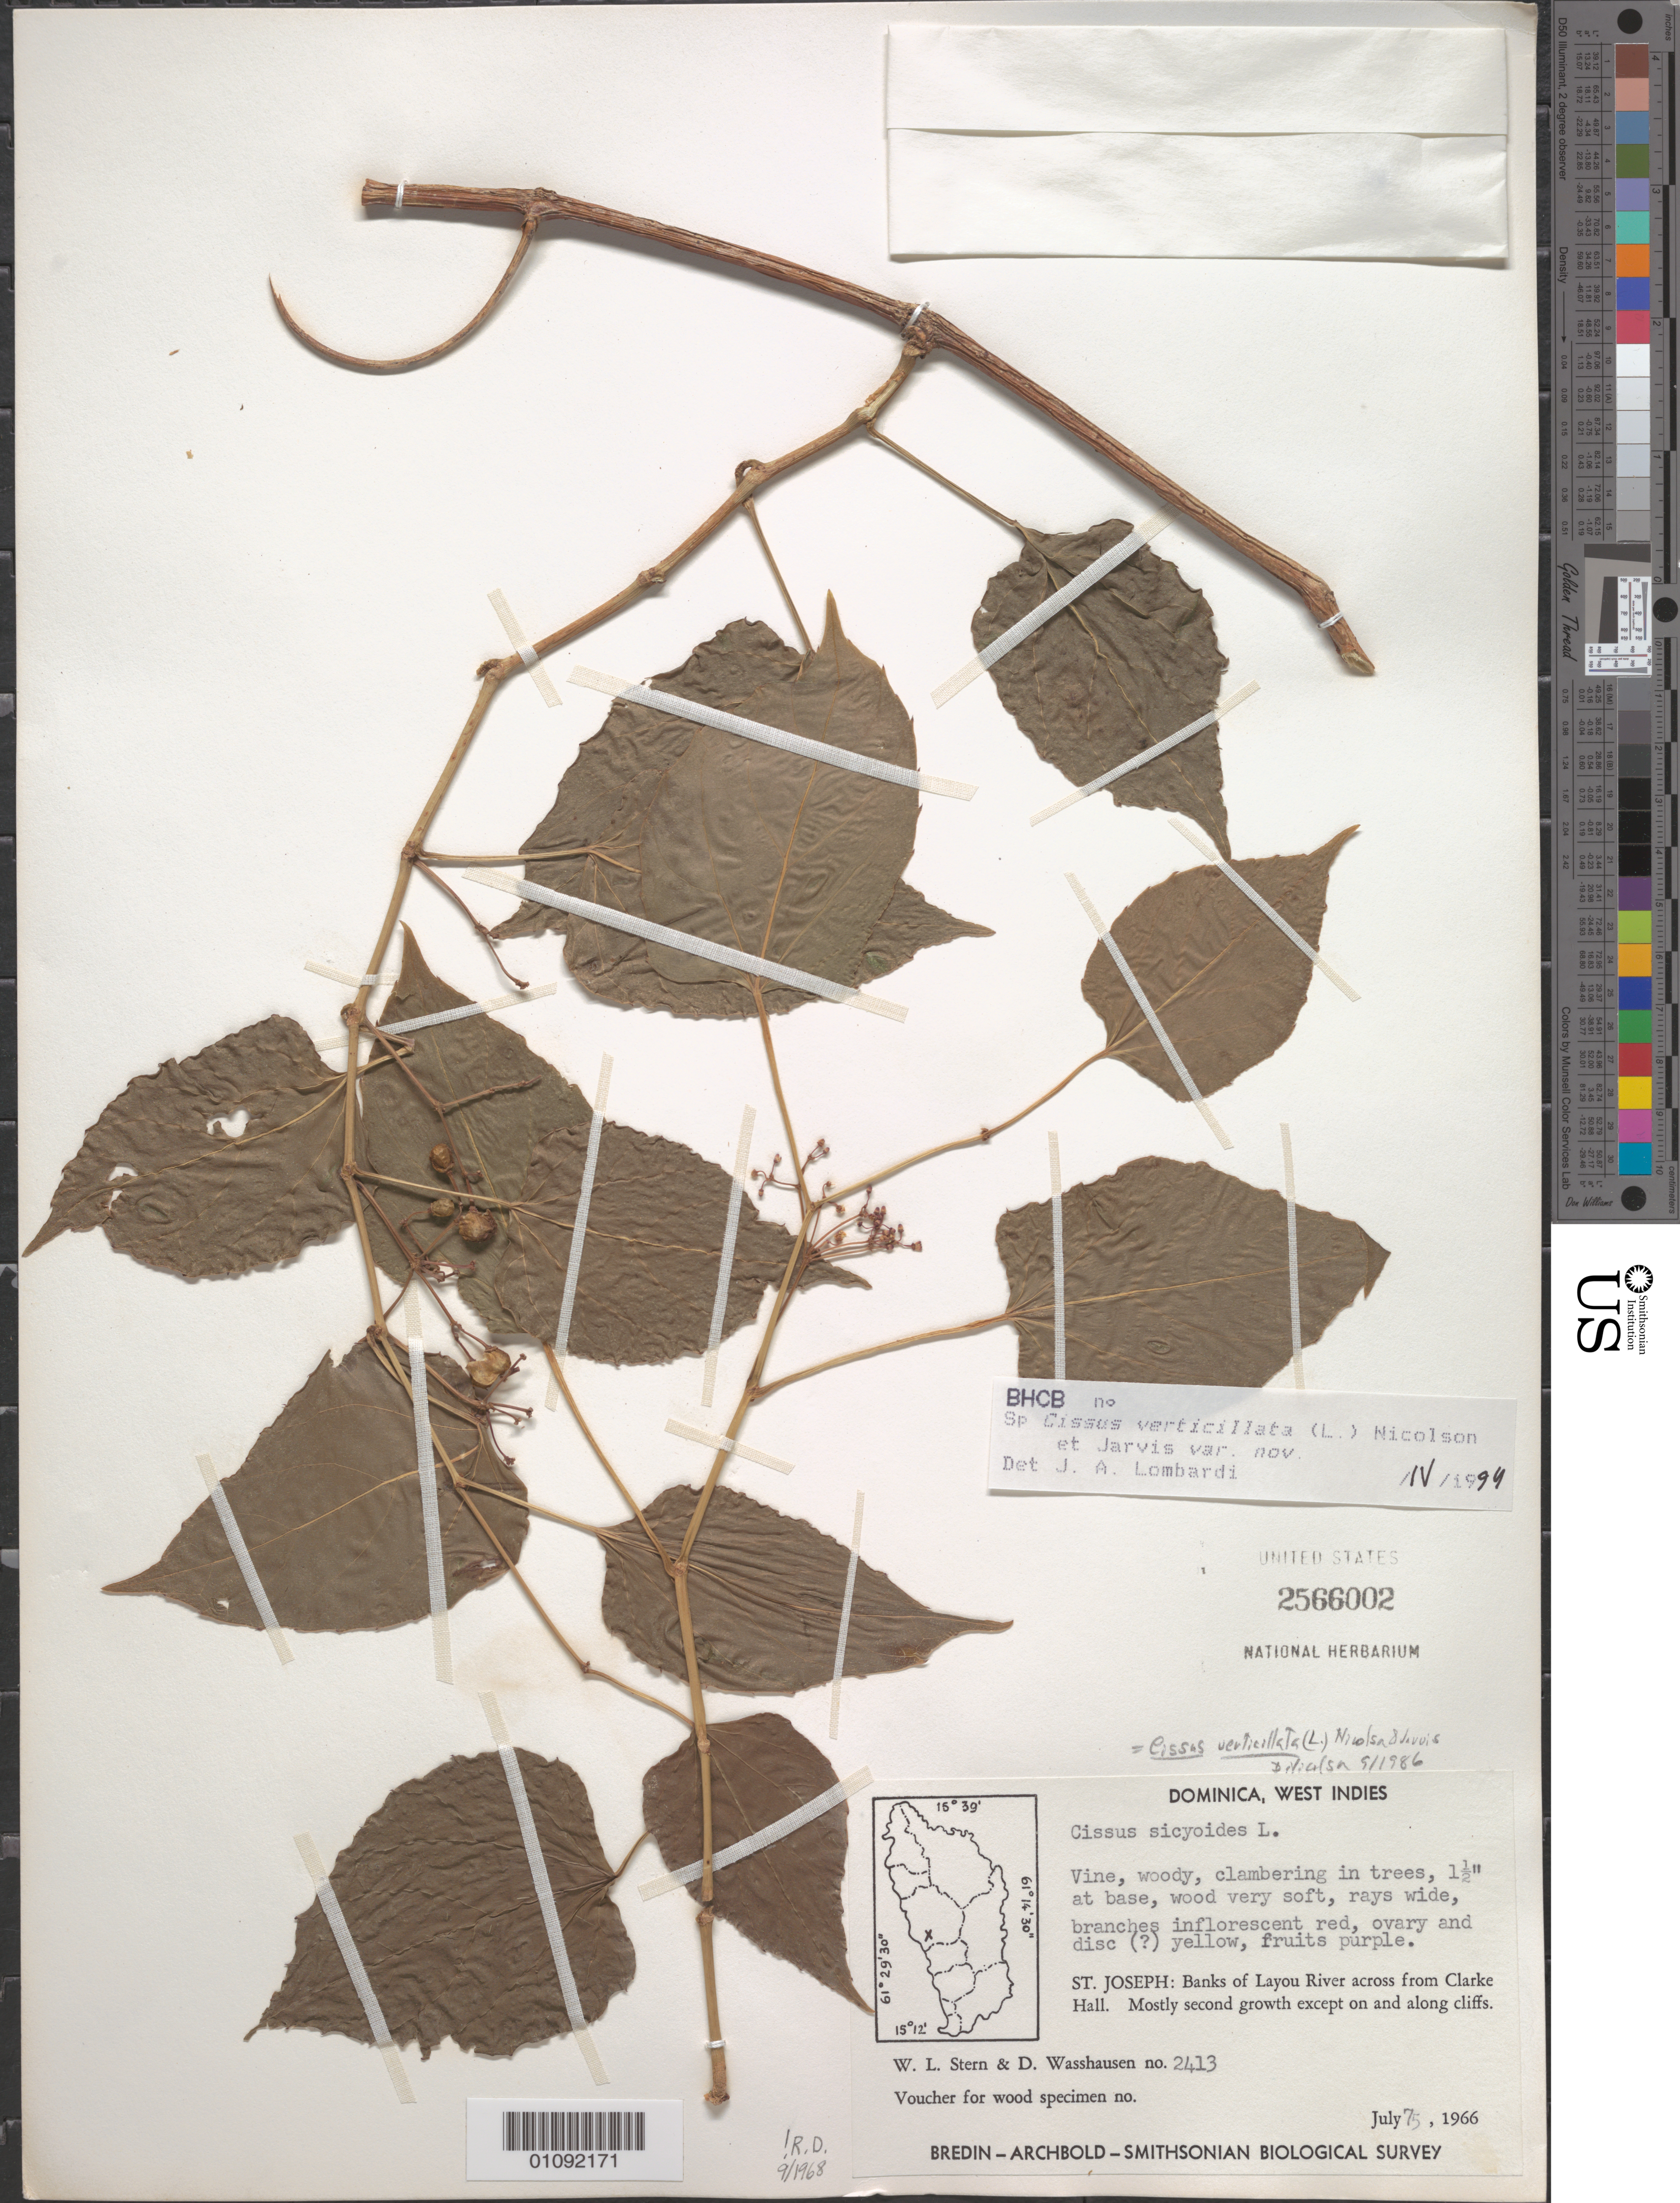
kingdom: Plantae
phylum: Tracheophyta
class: Magnoliopsida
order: Vitales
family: Vitaceae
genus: Cissus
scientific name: Cissus verticillata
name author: (L.) Nicolson & C.E. Jarvis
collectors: W. L. Stern & D. C. Wasshausen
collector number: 2413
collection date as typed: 07 Jul 1966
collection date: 1966-07-07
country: Dominica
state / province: St. Joseph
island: Dominica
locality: St. Joseph: Banks of Layou River across from Clarke Hall.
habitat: Mostly second growth except on and along cliffs. Bredin-Archbold-Smithsonian Biological Survey.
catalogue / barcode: US 2566002